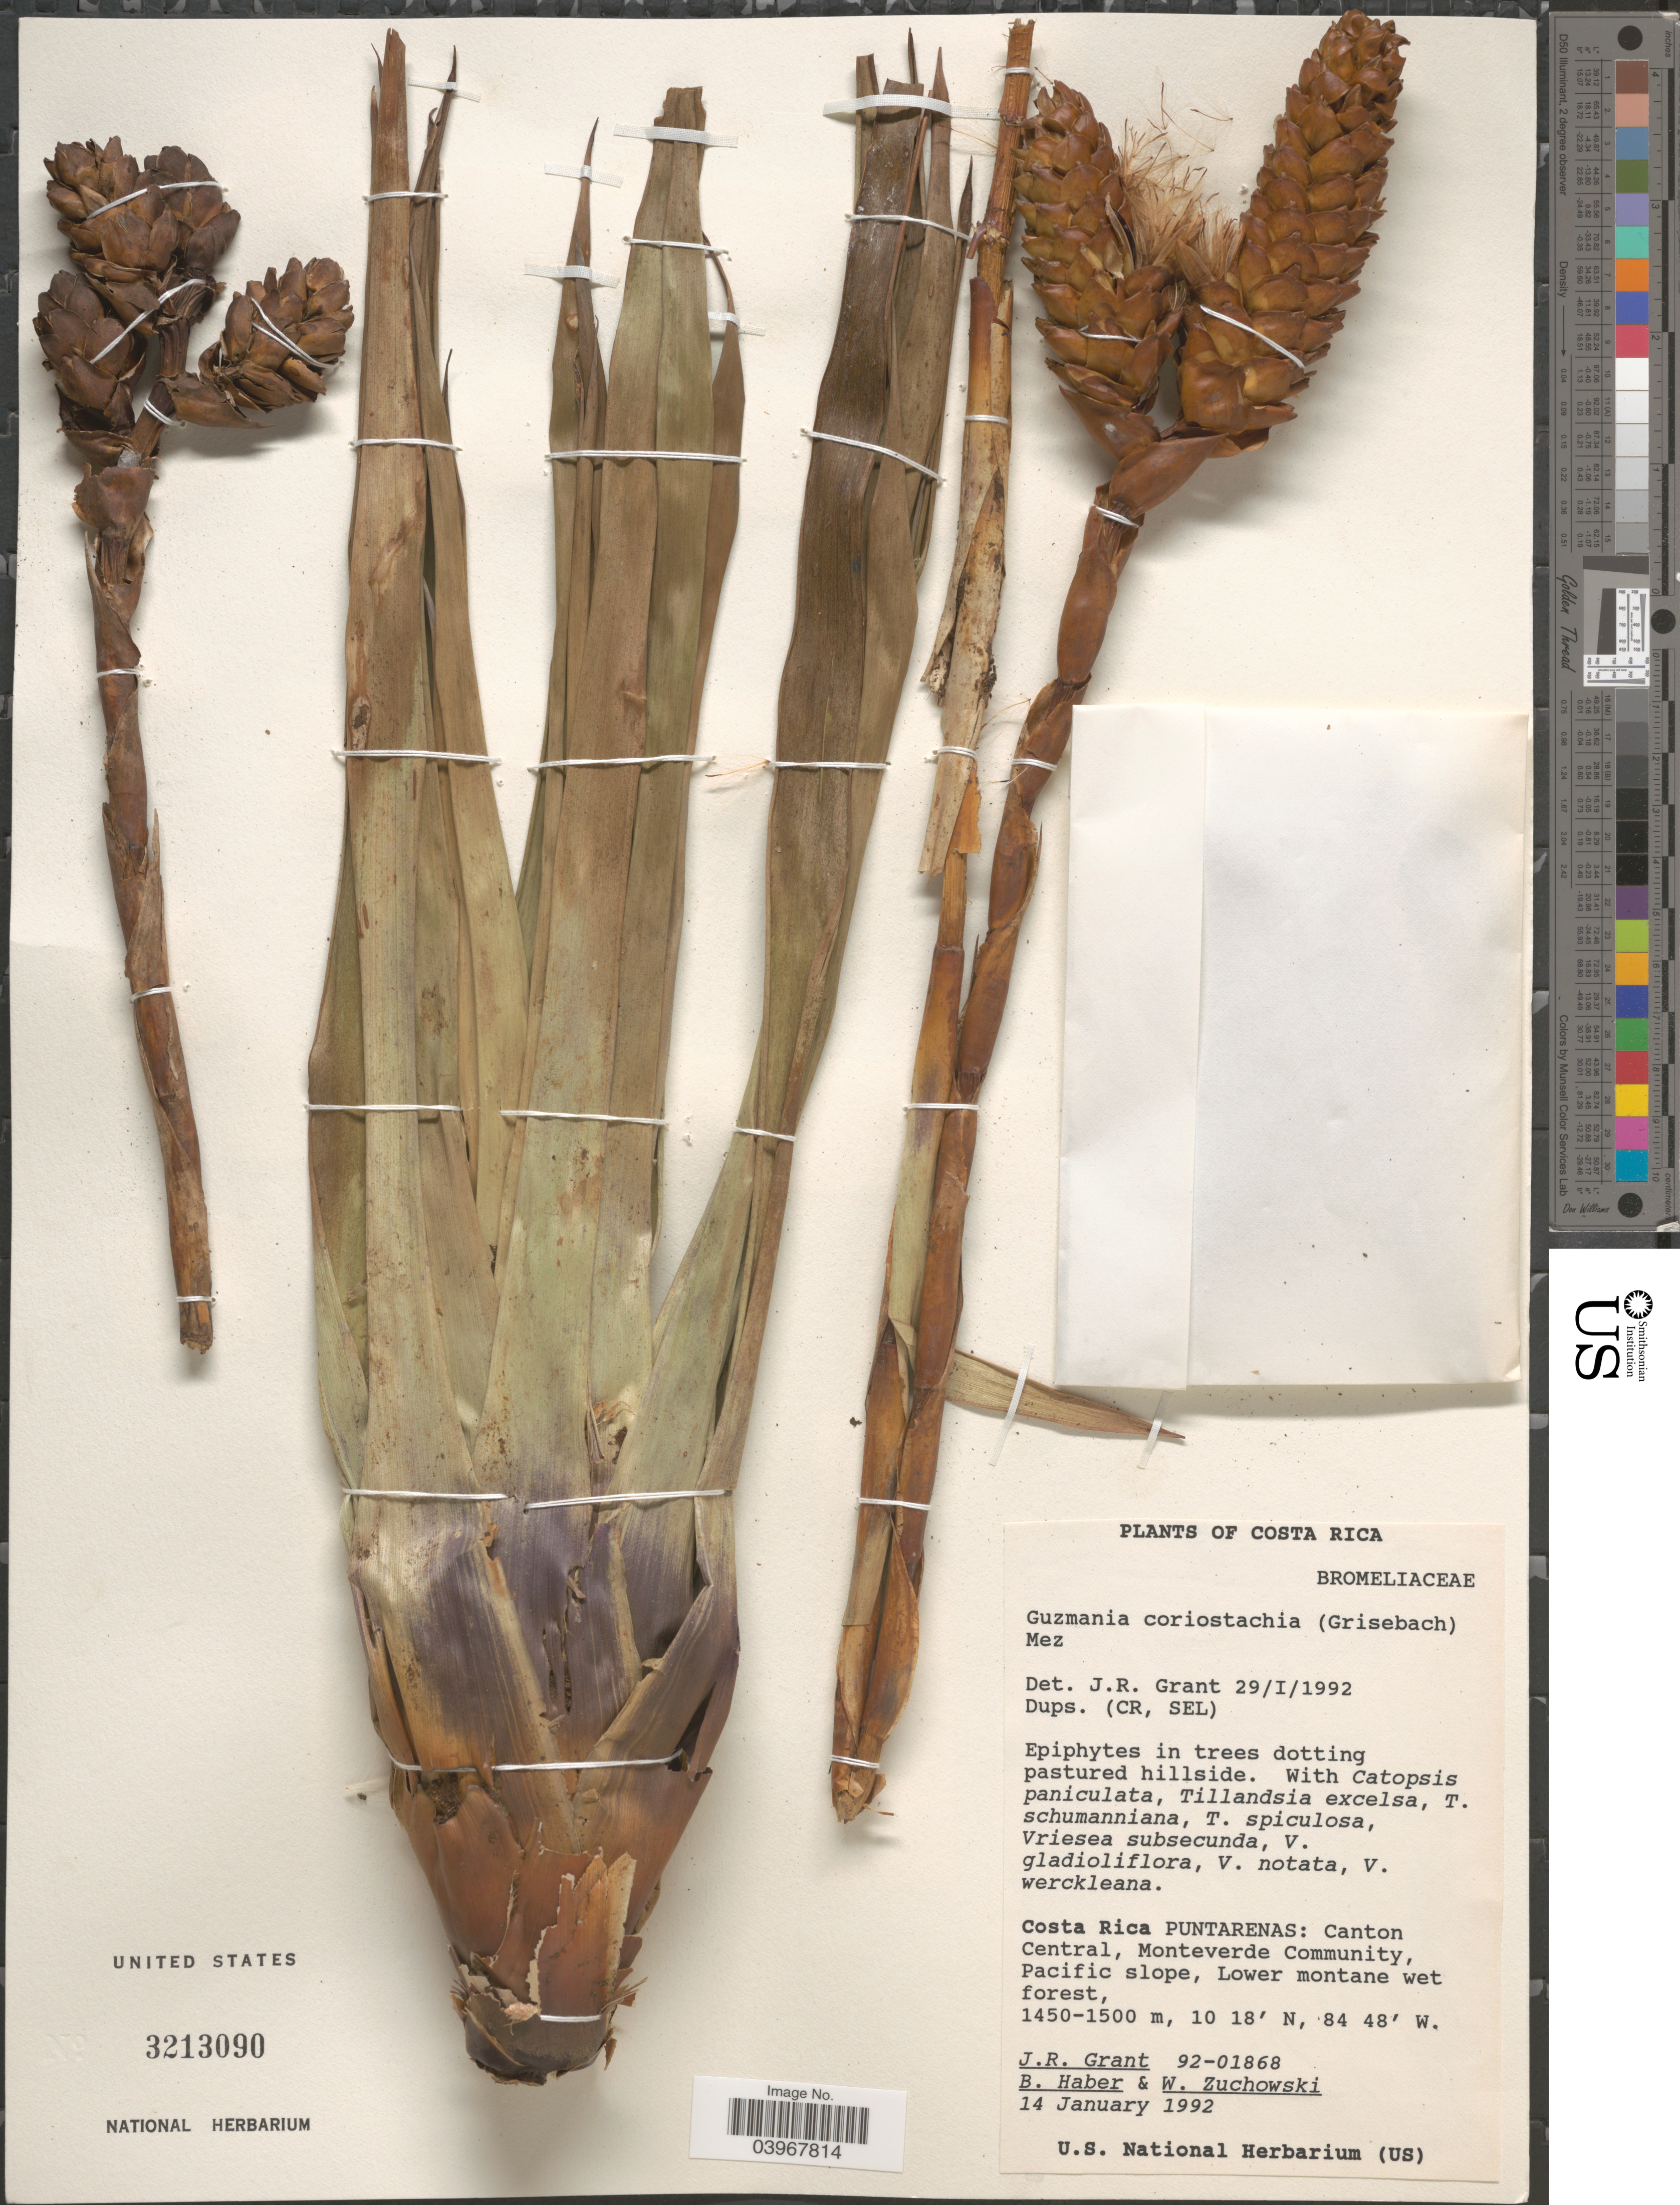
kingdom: Plantae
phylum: Tracheophyta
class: Liliopsida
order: Poales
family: Bromeliaceae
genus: Guzmania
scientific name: Guzmania coriostachya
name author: (Griseb.) Mez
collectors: J. Grant, B. Haber & W. Zuchowski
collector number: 92-01868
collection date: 1992-01-14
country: Costa Rica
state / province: Puntarenas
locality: Canton Central. Monteverde Community, Pacific slope.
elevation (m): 1450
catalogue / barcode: US 3213090